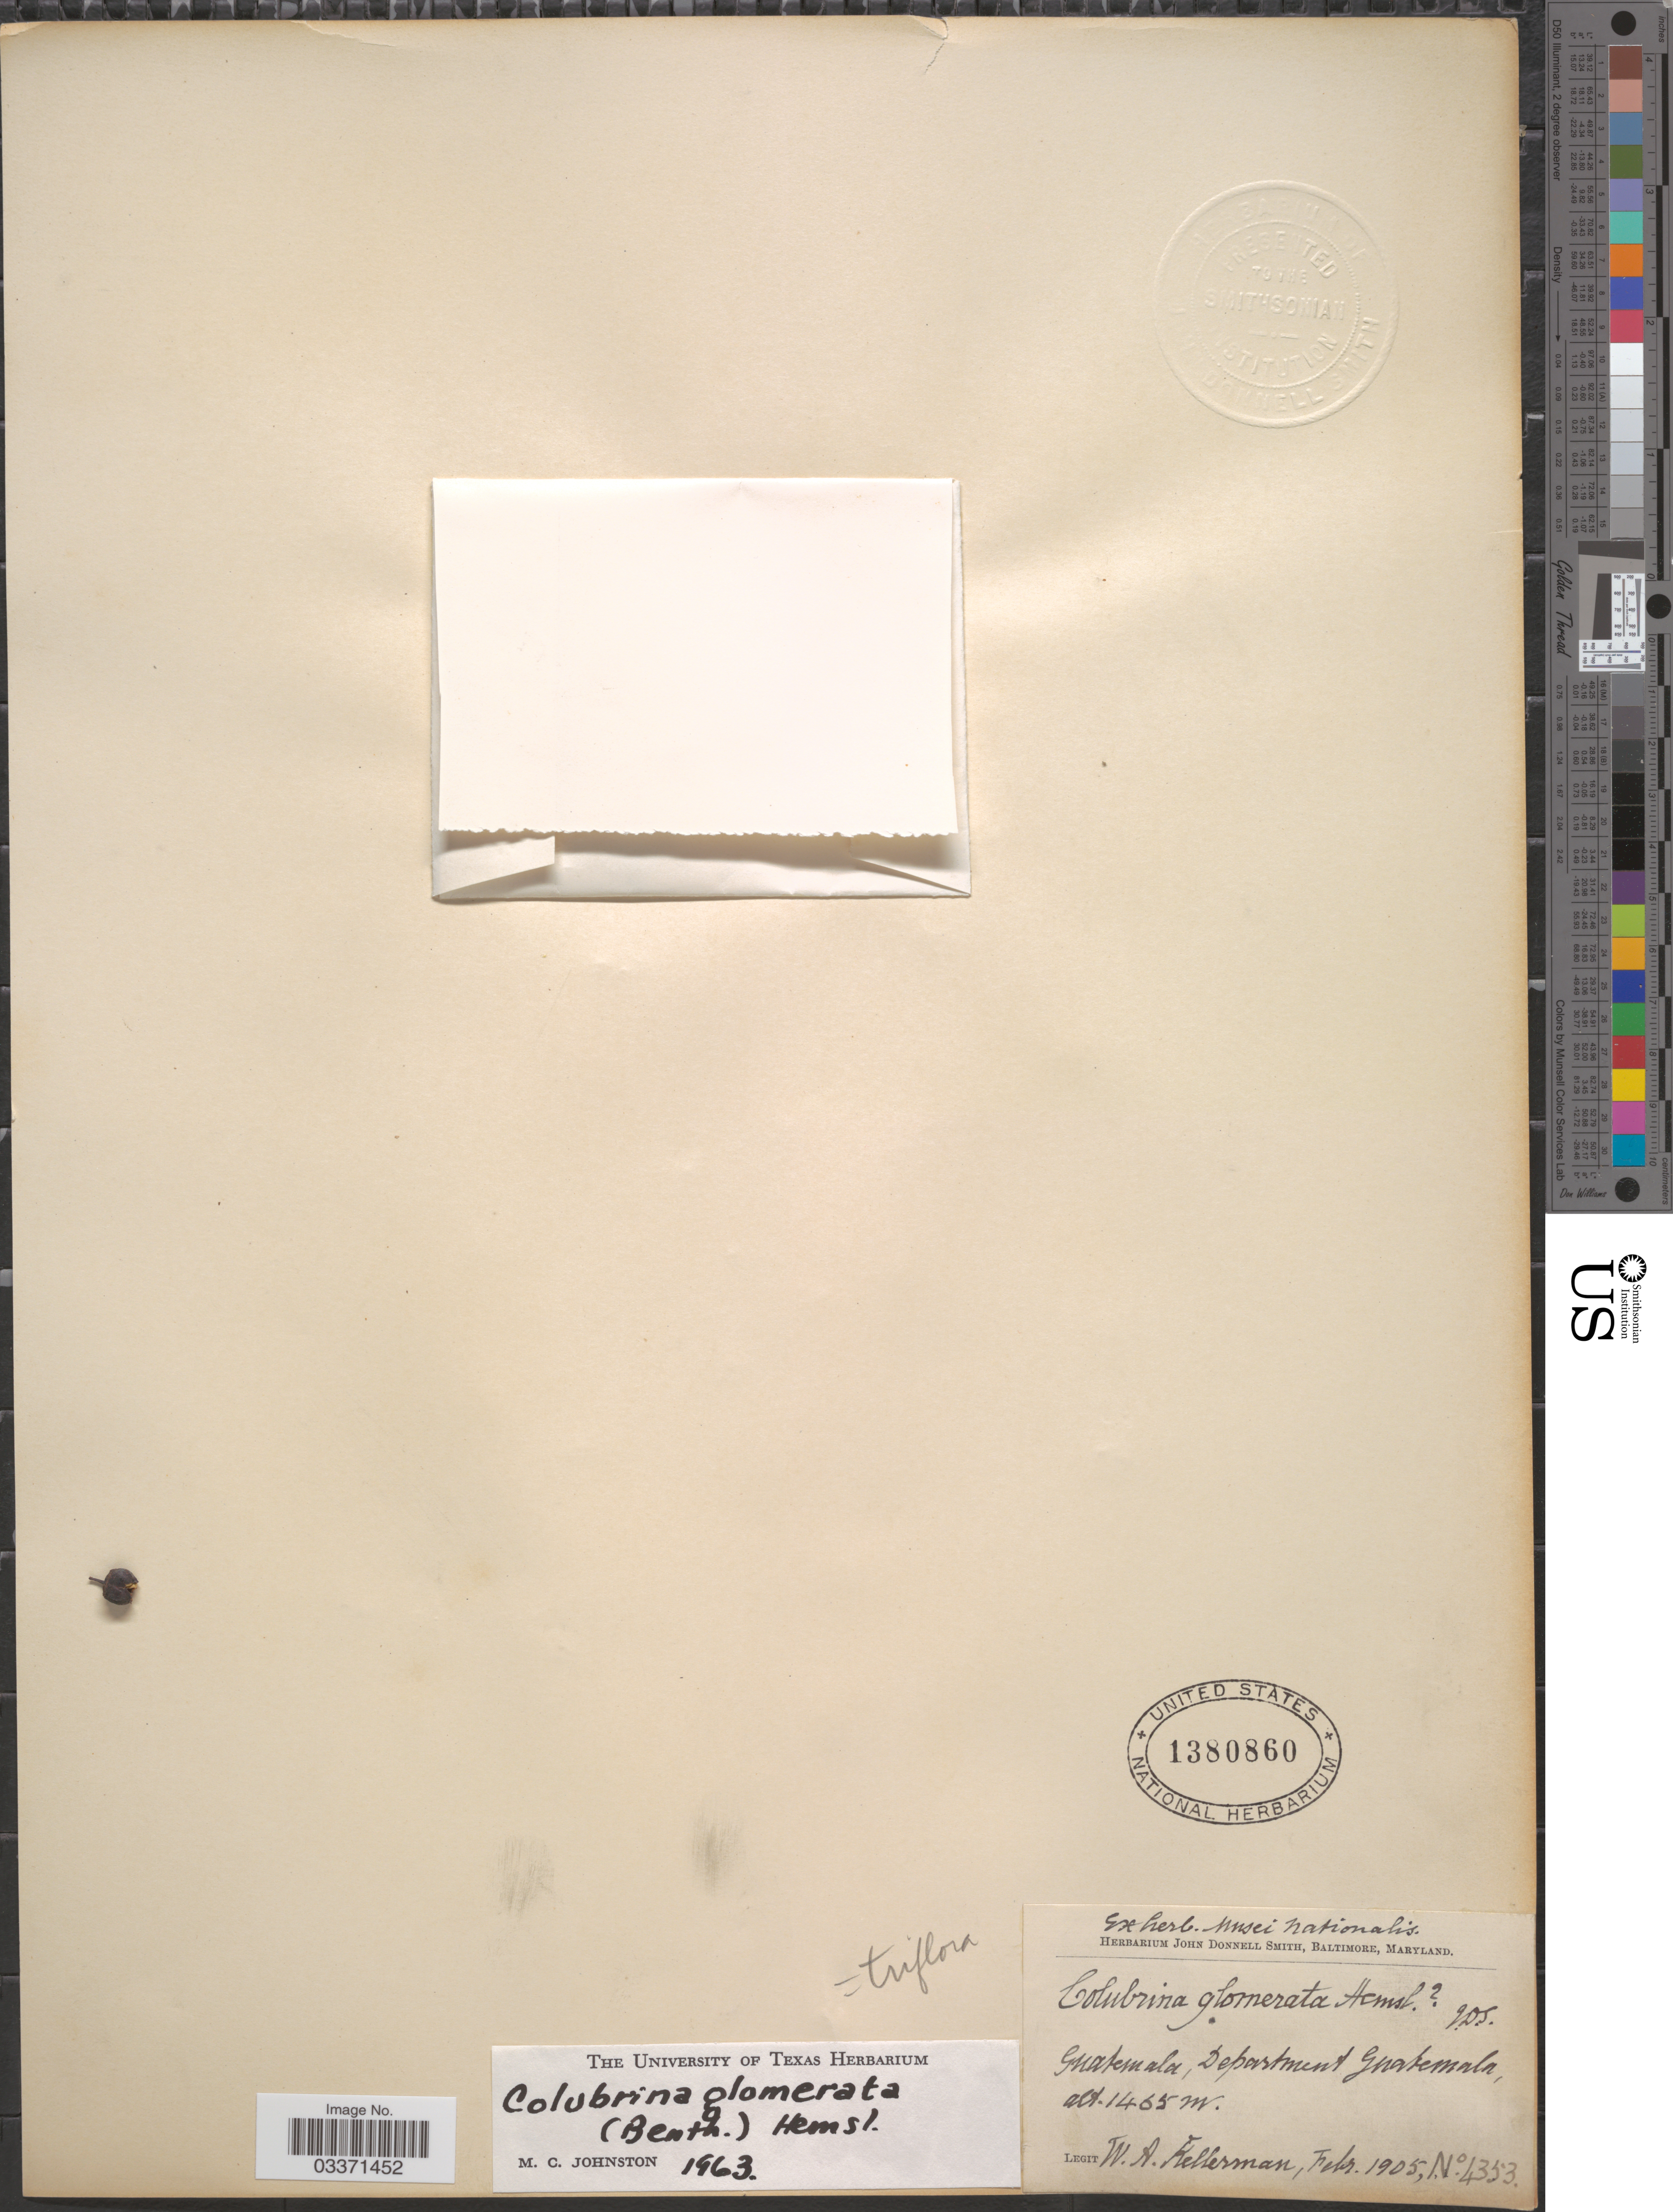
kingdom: Plantae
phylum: Tracheophyta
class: Magnoliopsida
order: Rosales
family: Rhamnaceae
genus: Colubrina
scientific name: Colubrina triflora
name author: Brongn. ex Sweet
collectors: W. Kellerman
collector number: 4353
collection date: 1905-02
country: Guatemala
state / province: Guatemala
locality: Department Guatemala.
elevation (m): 1465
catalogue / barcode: US 1380860